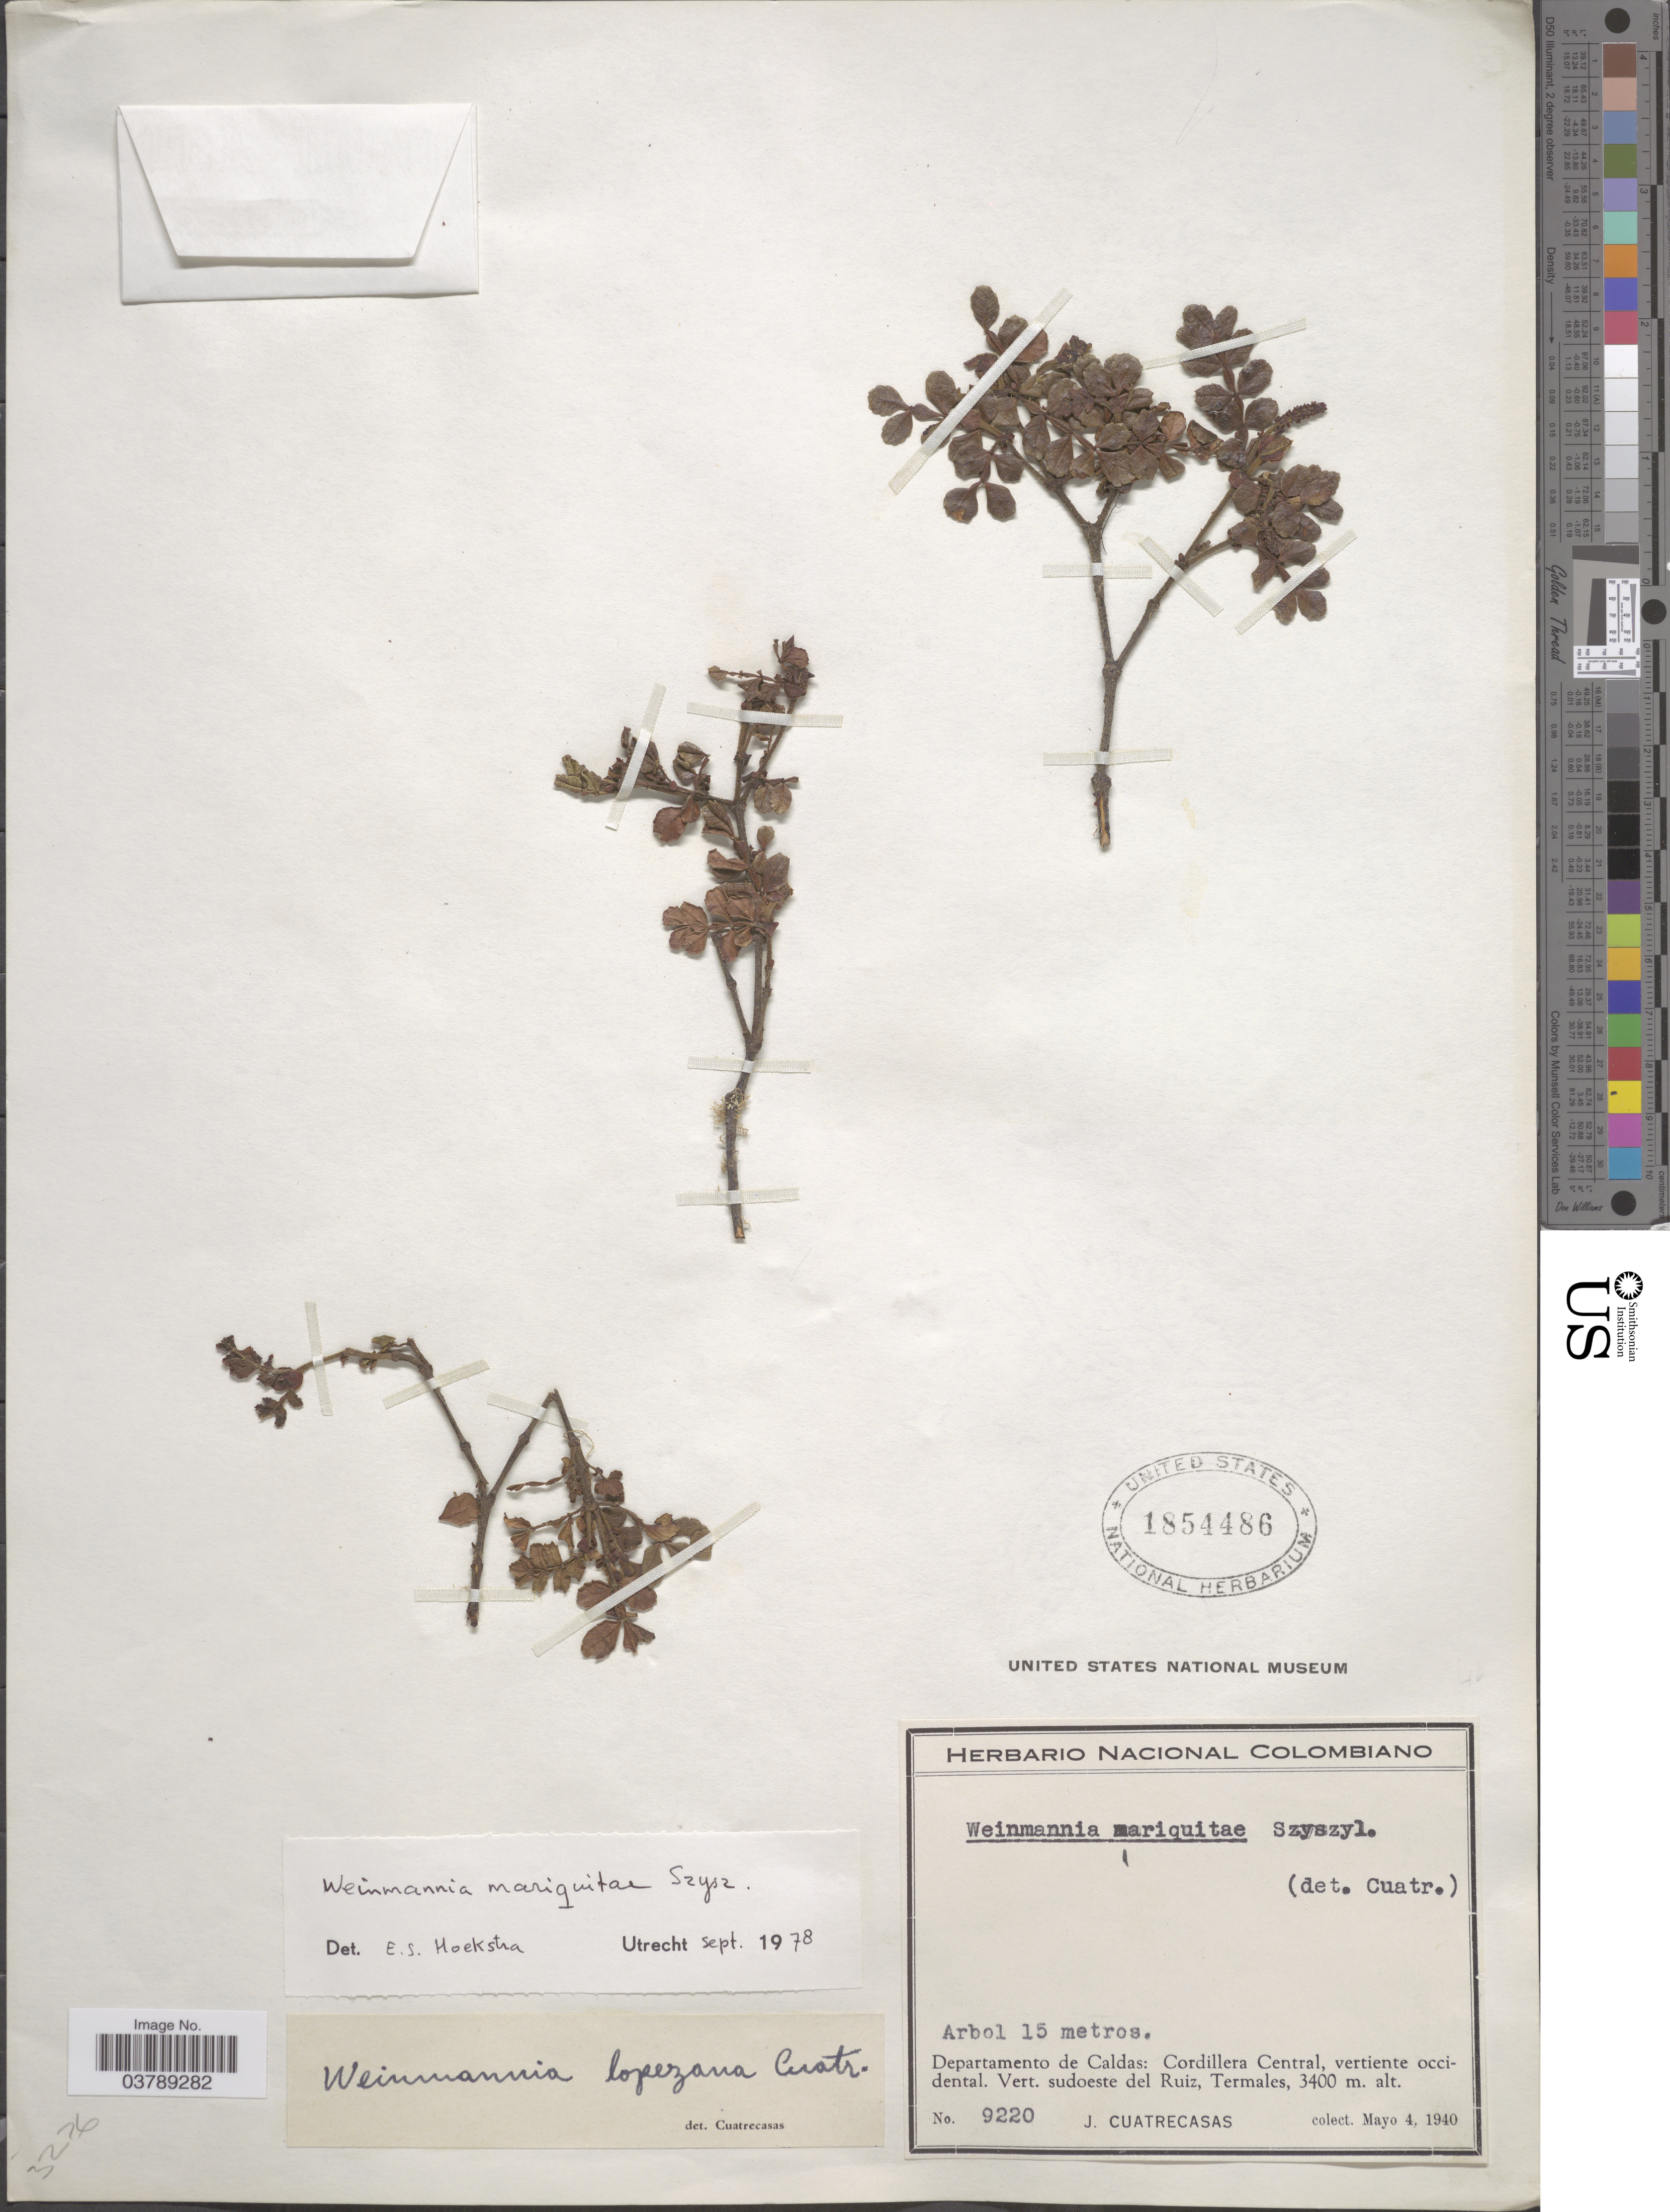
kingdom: Plantae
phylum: Tracheophyta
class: Magnoliopsida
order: Oxalidales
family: Cunoniaceae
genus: Weinmannia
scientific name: Weinmannia mariquitae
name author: Szyszyl.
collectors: J. Cuatrecasas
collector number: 9220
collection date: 1940-05-04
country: Colombia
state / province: Caldas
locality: Departamento de Caldas: Cordillera Central, vertiente occidental. Vert. sudoeste del Ruiz, Termales.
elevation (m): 3400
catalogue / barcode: US 1854486